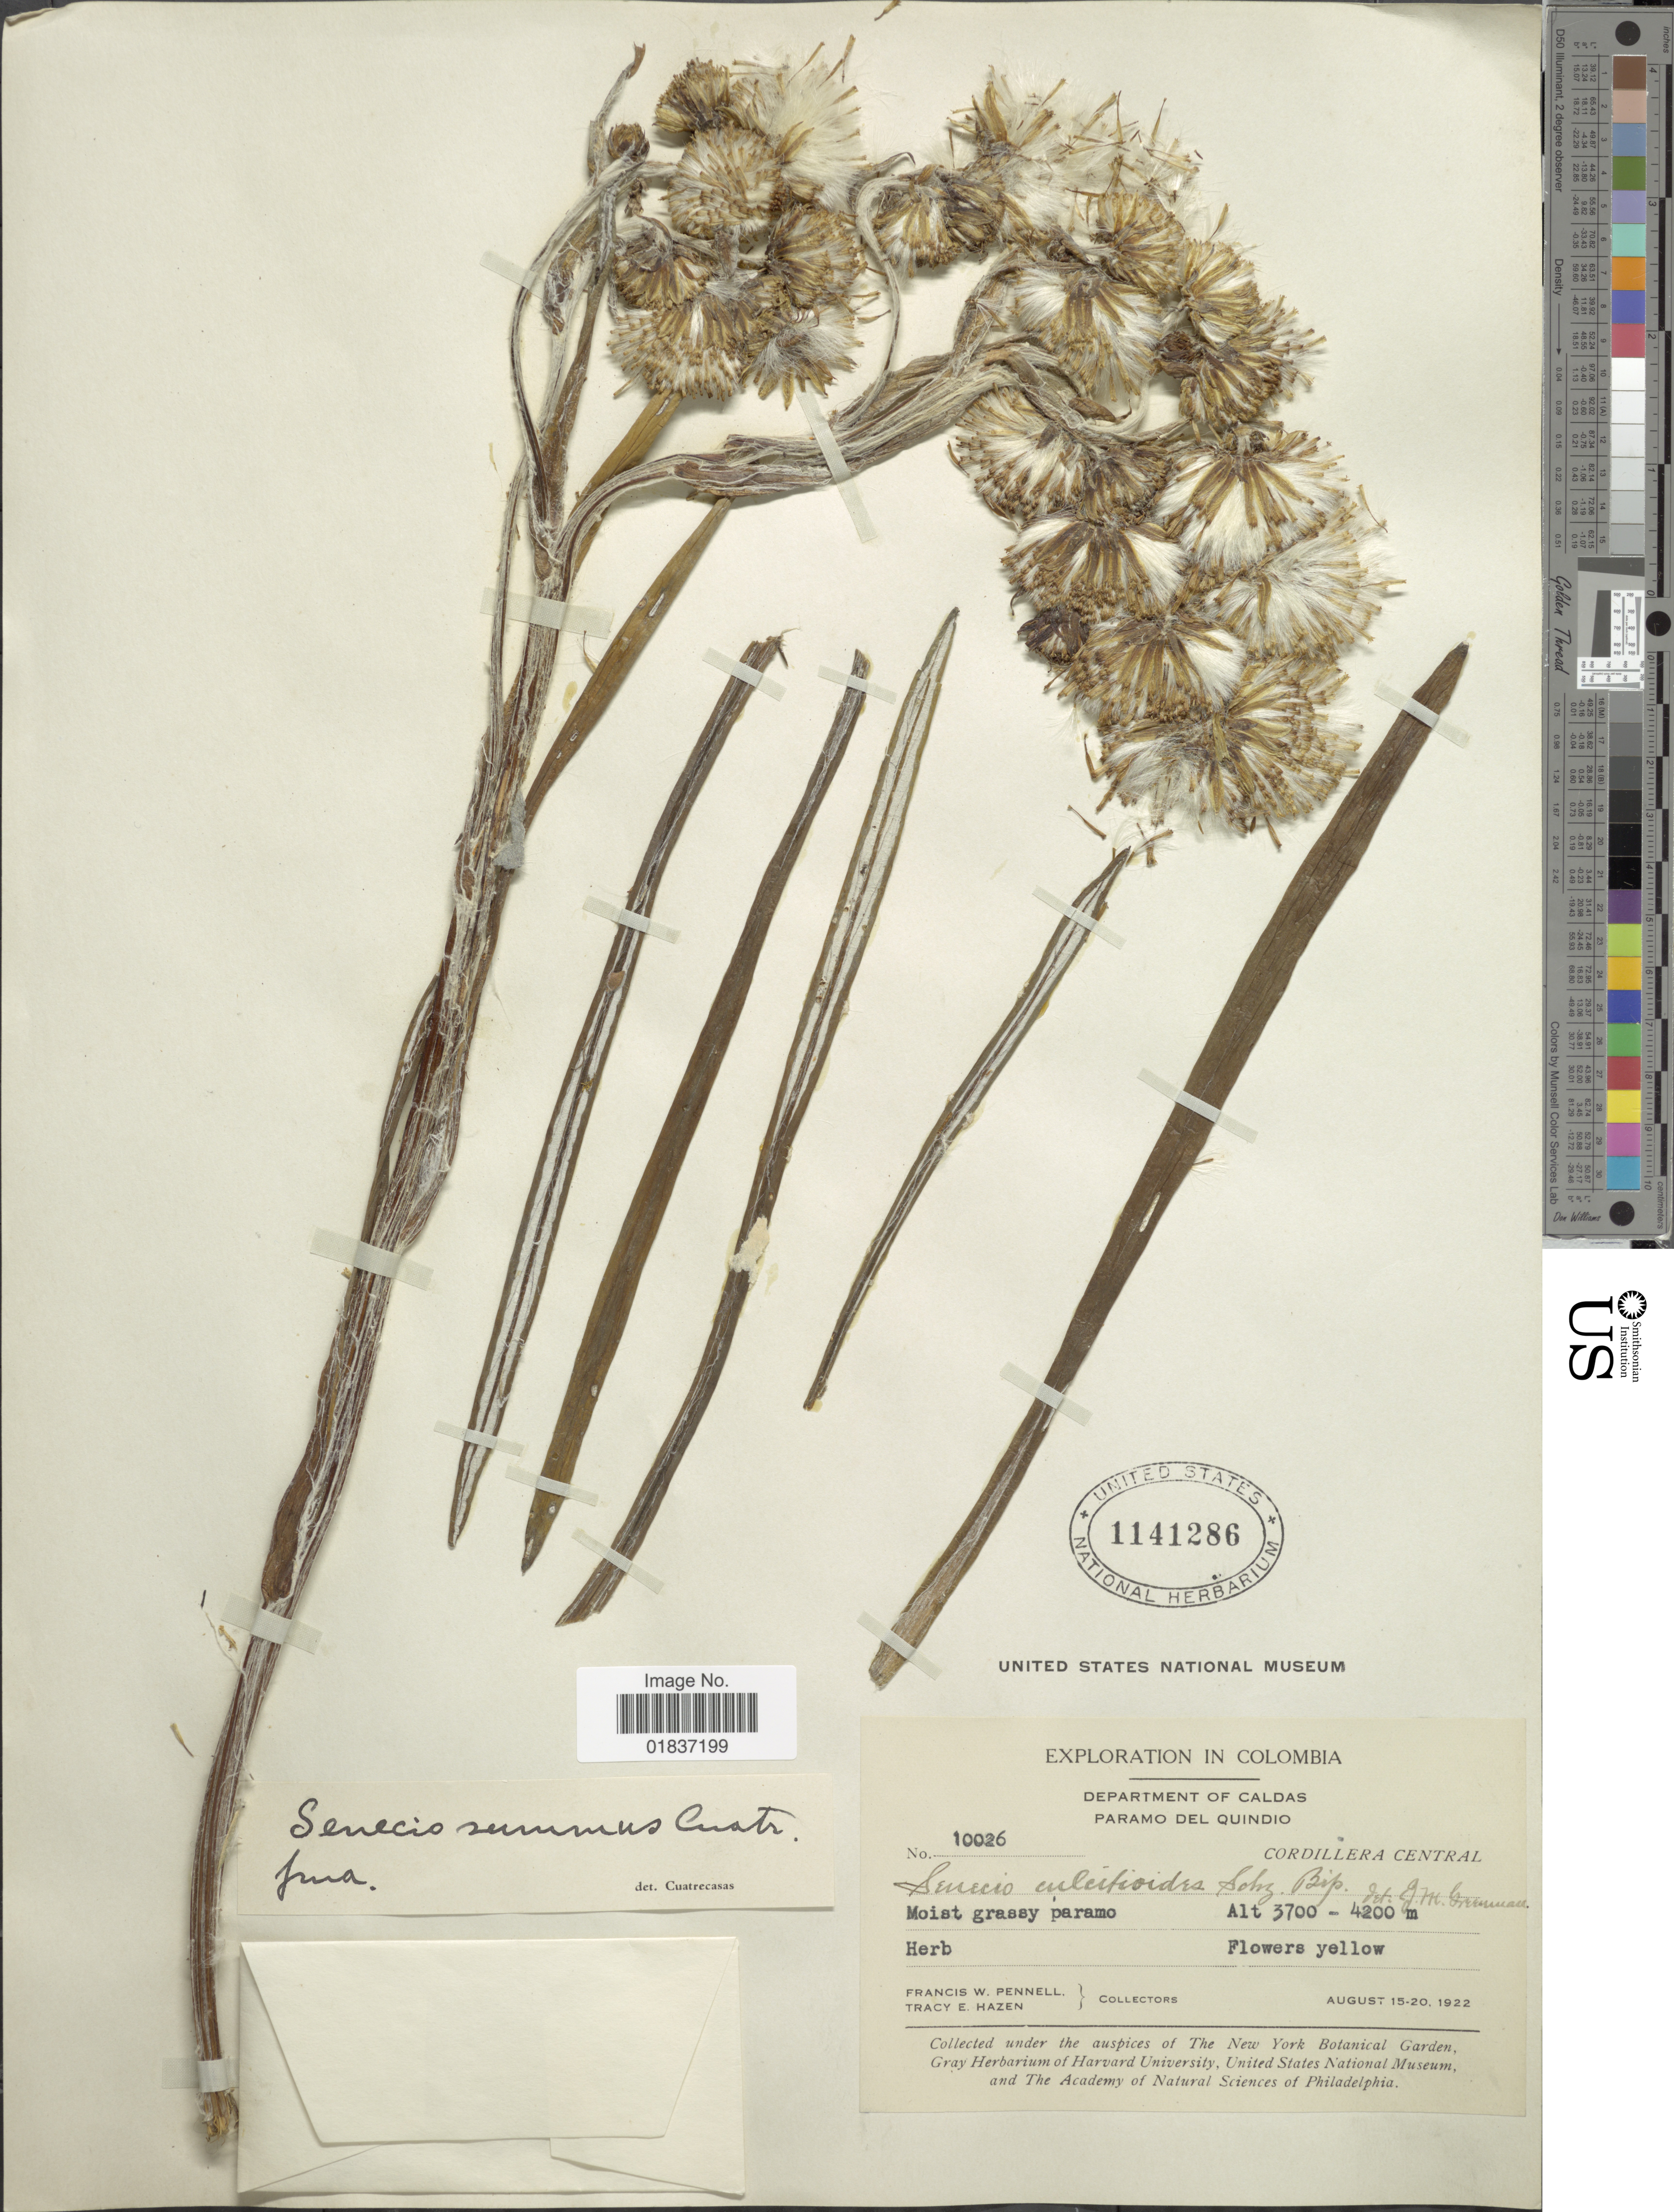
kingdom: Plantae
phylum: Tracheophyta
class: Magnoliopsida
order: Asterales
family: Asteraceae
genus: Senecio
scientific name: Senecio culcitioides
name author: Sch. Bip.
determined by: Salomon, Luciana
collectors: F. W. Pennell & T. E. Hazen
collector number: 10026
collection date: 1922-08-15/1922-08-20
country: Colombia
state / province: Caldas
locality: Department of Caldas. Paramo del Quindio. Cordillera Central.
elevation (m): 3700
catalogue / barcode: US 1141286